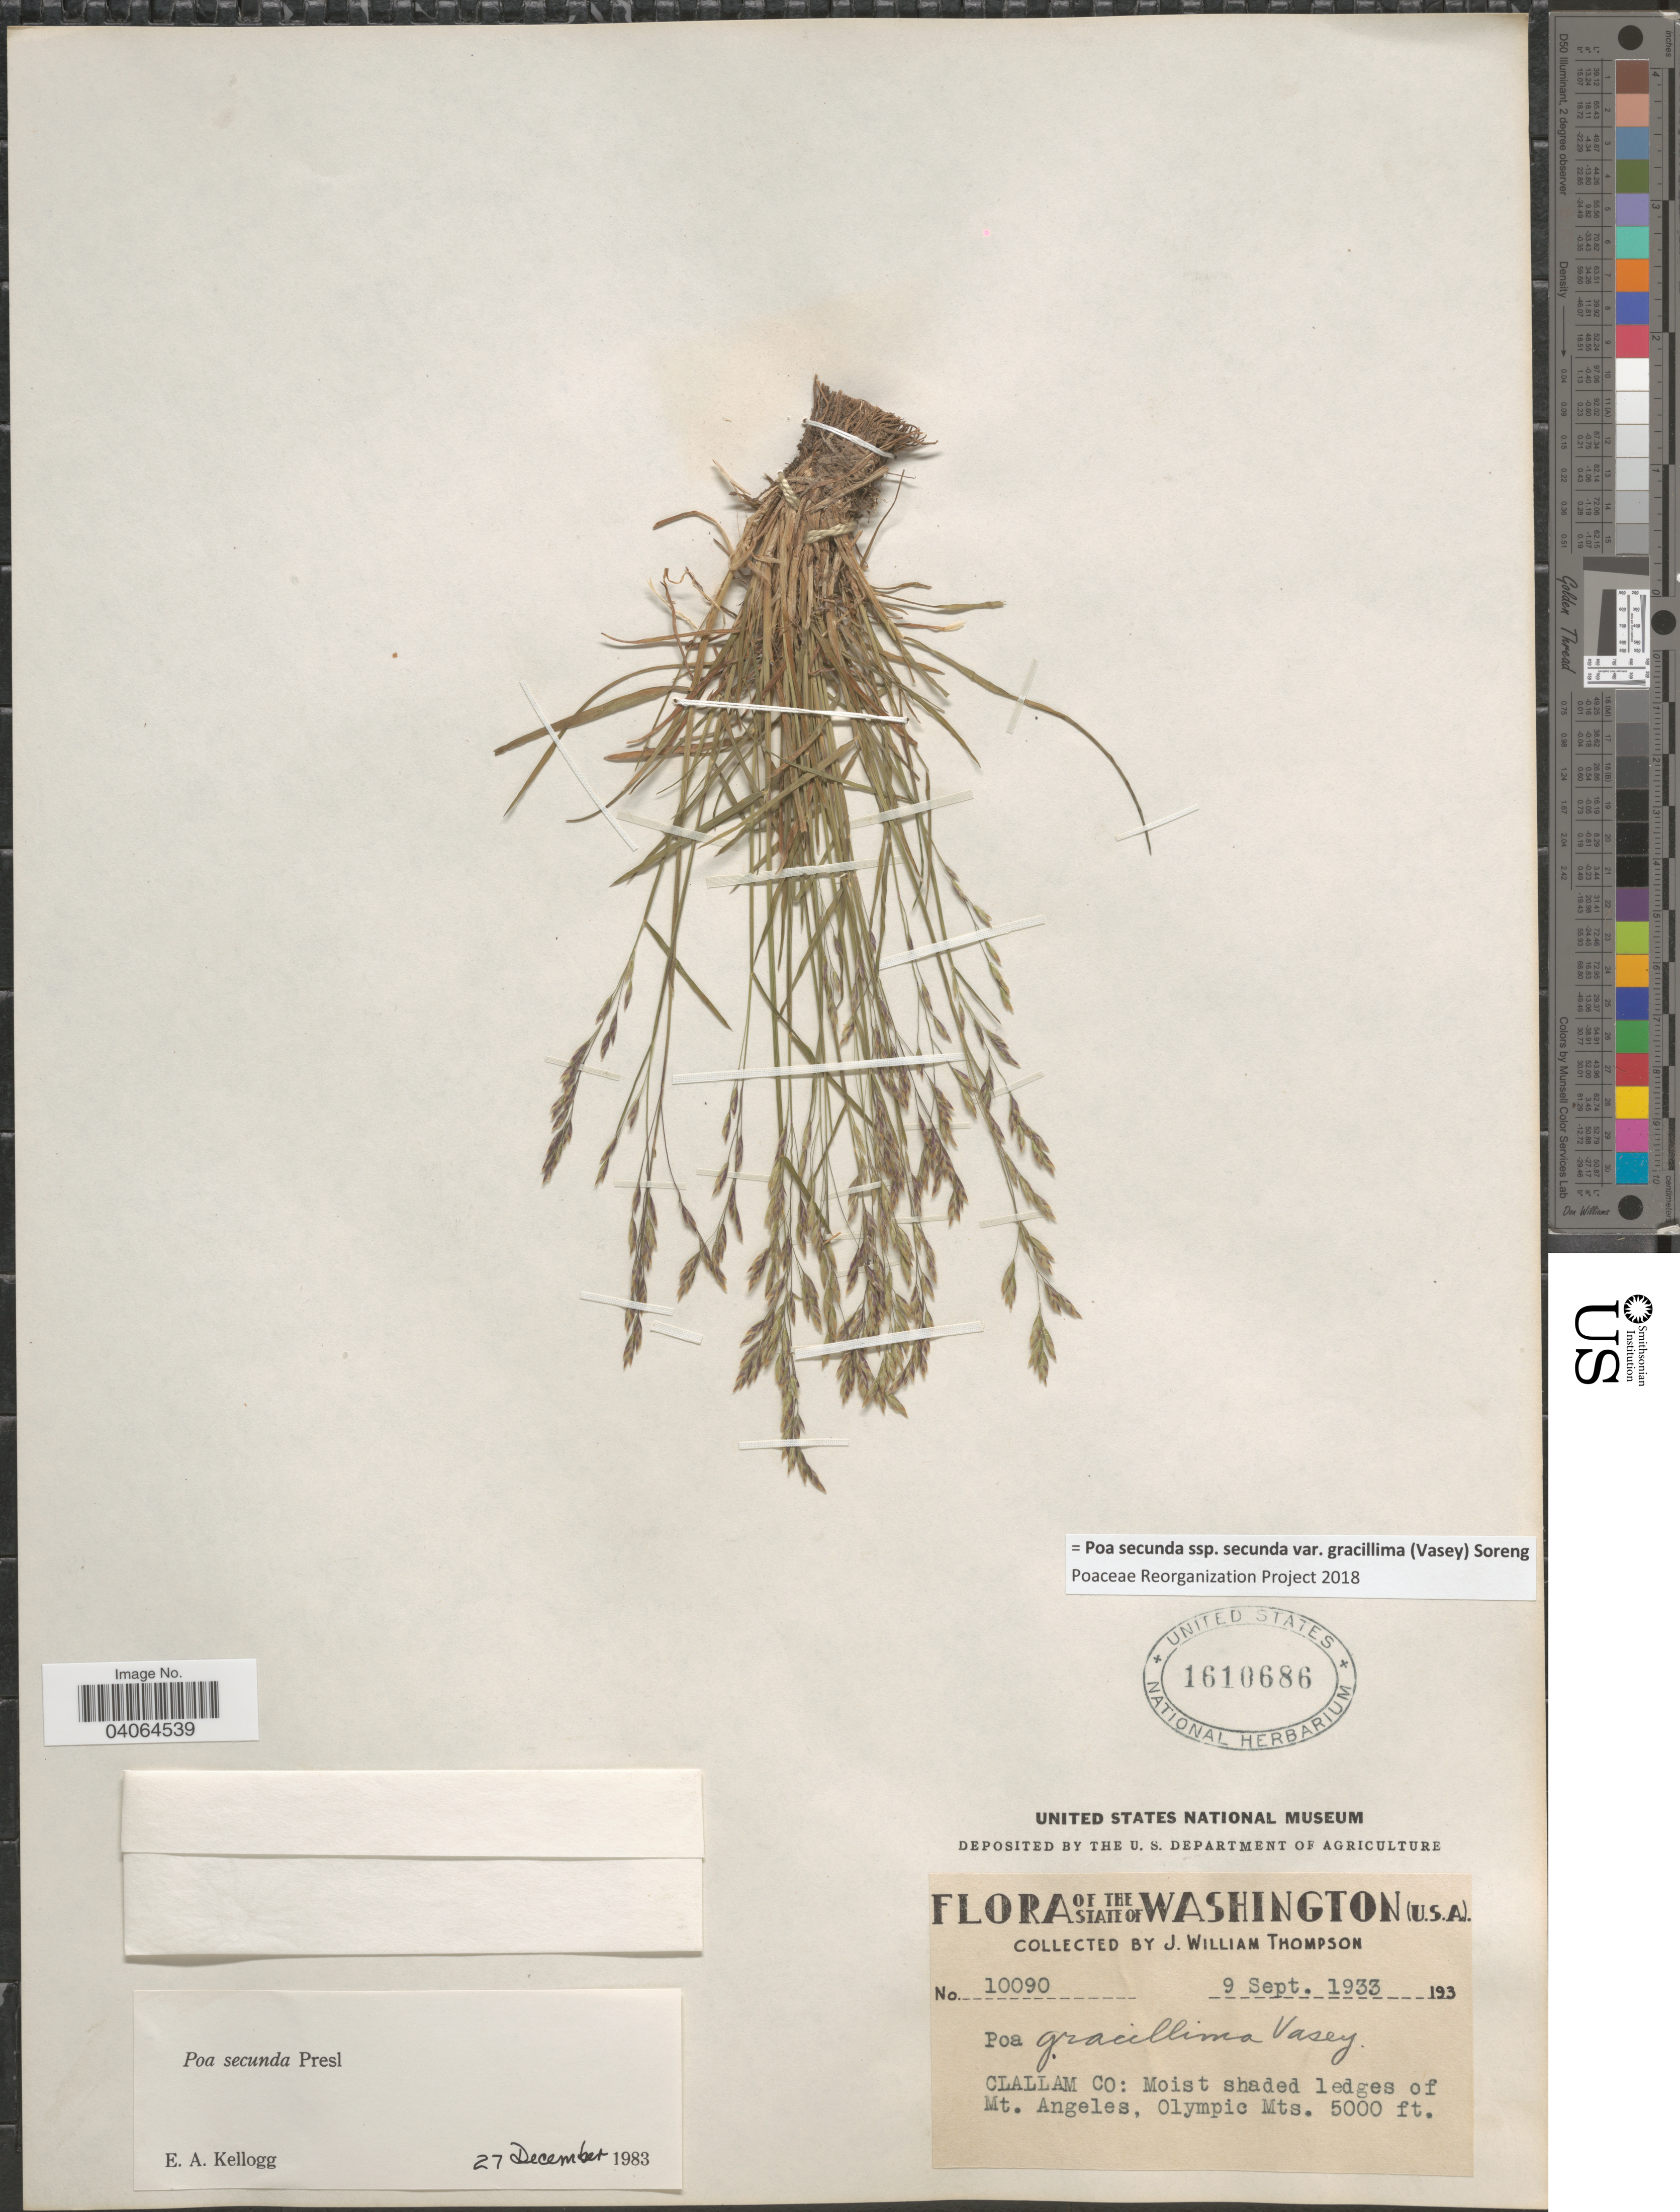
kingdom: Plantae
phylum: Tracheophyta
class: Liliopsida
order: Poales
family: Poaceae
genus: Poa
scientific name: Poa secunda subsp. secunda var. gracillima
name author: (Vasey) Soreng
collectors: J. W. Thompson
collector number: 10090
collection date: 1933-09-09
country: United States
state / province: Washington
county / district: Clallam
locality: Clallam Co: Moist shaded ledges of Mt. Angeles, Olympic Mts.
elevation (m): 1524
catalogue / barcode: US 1610686